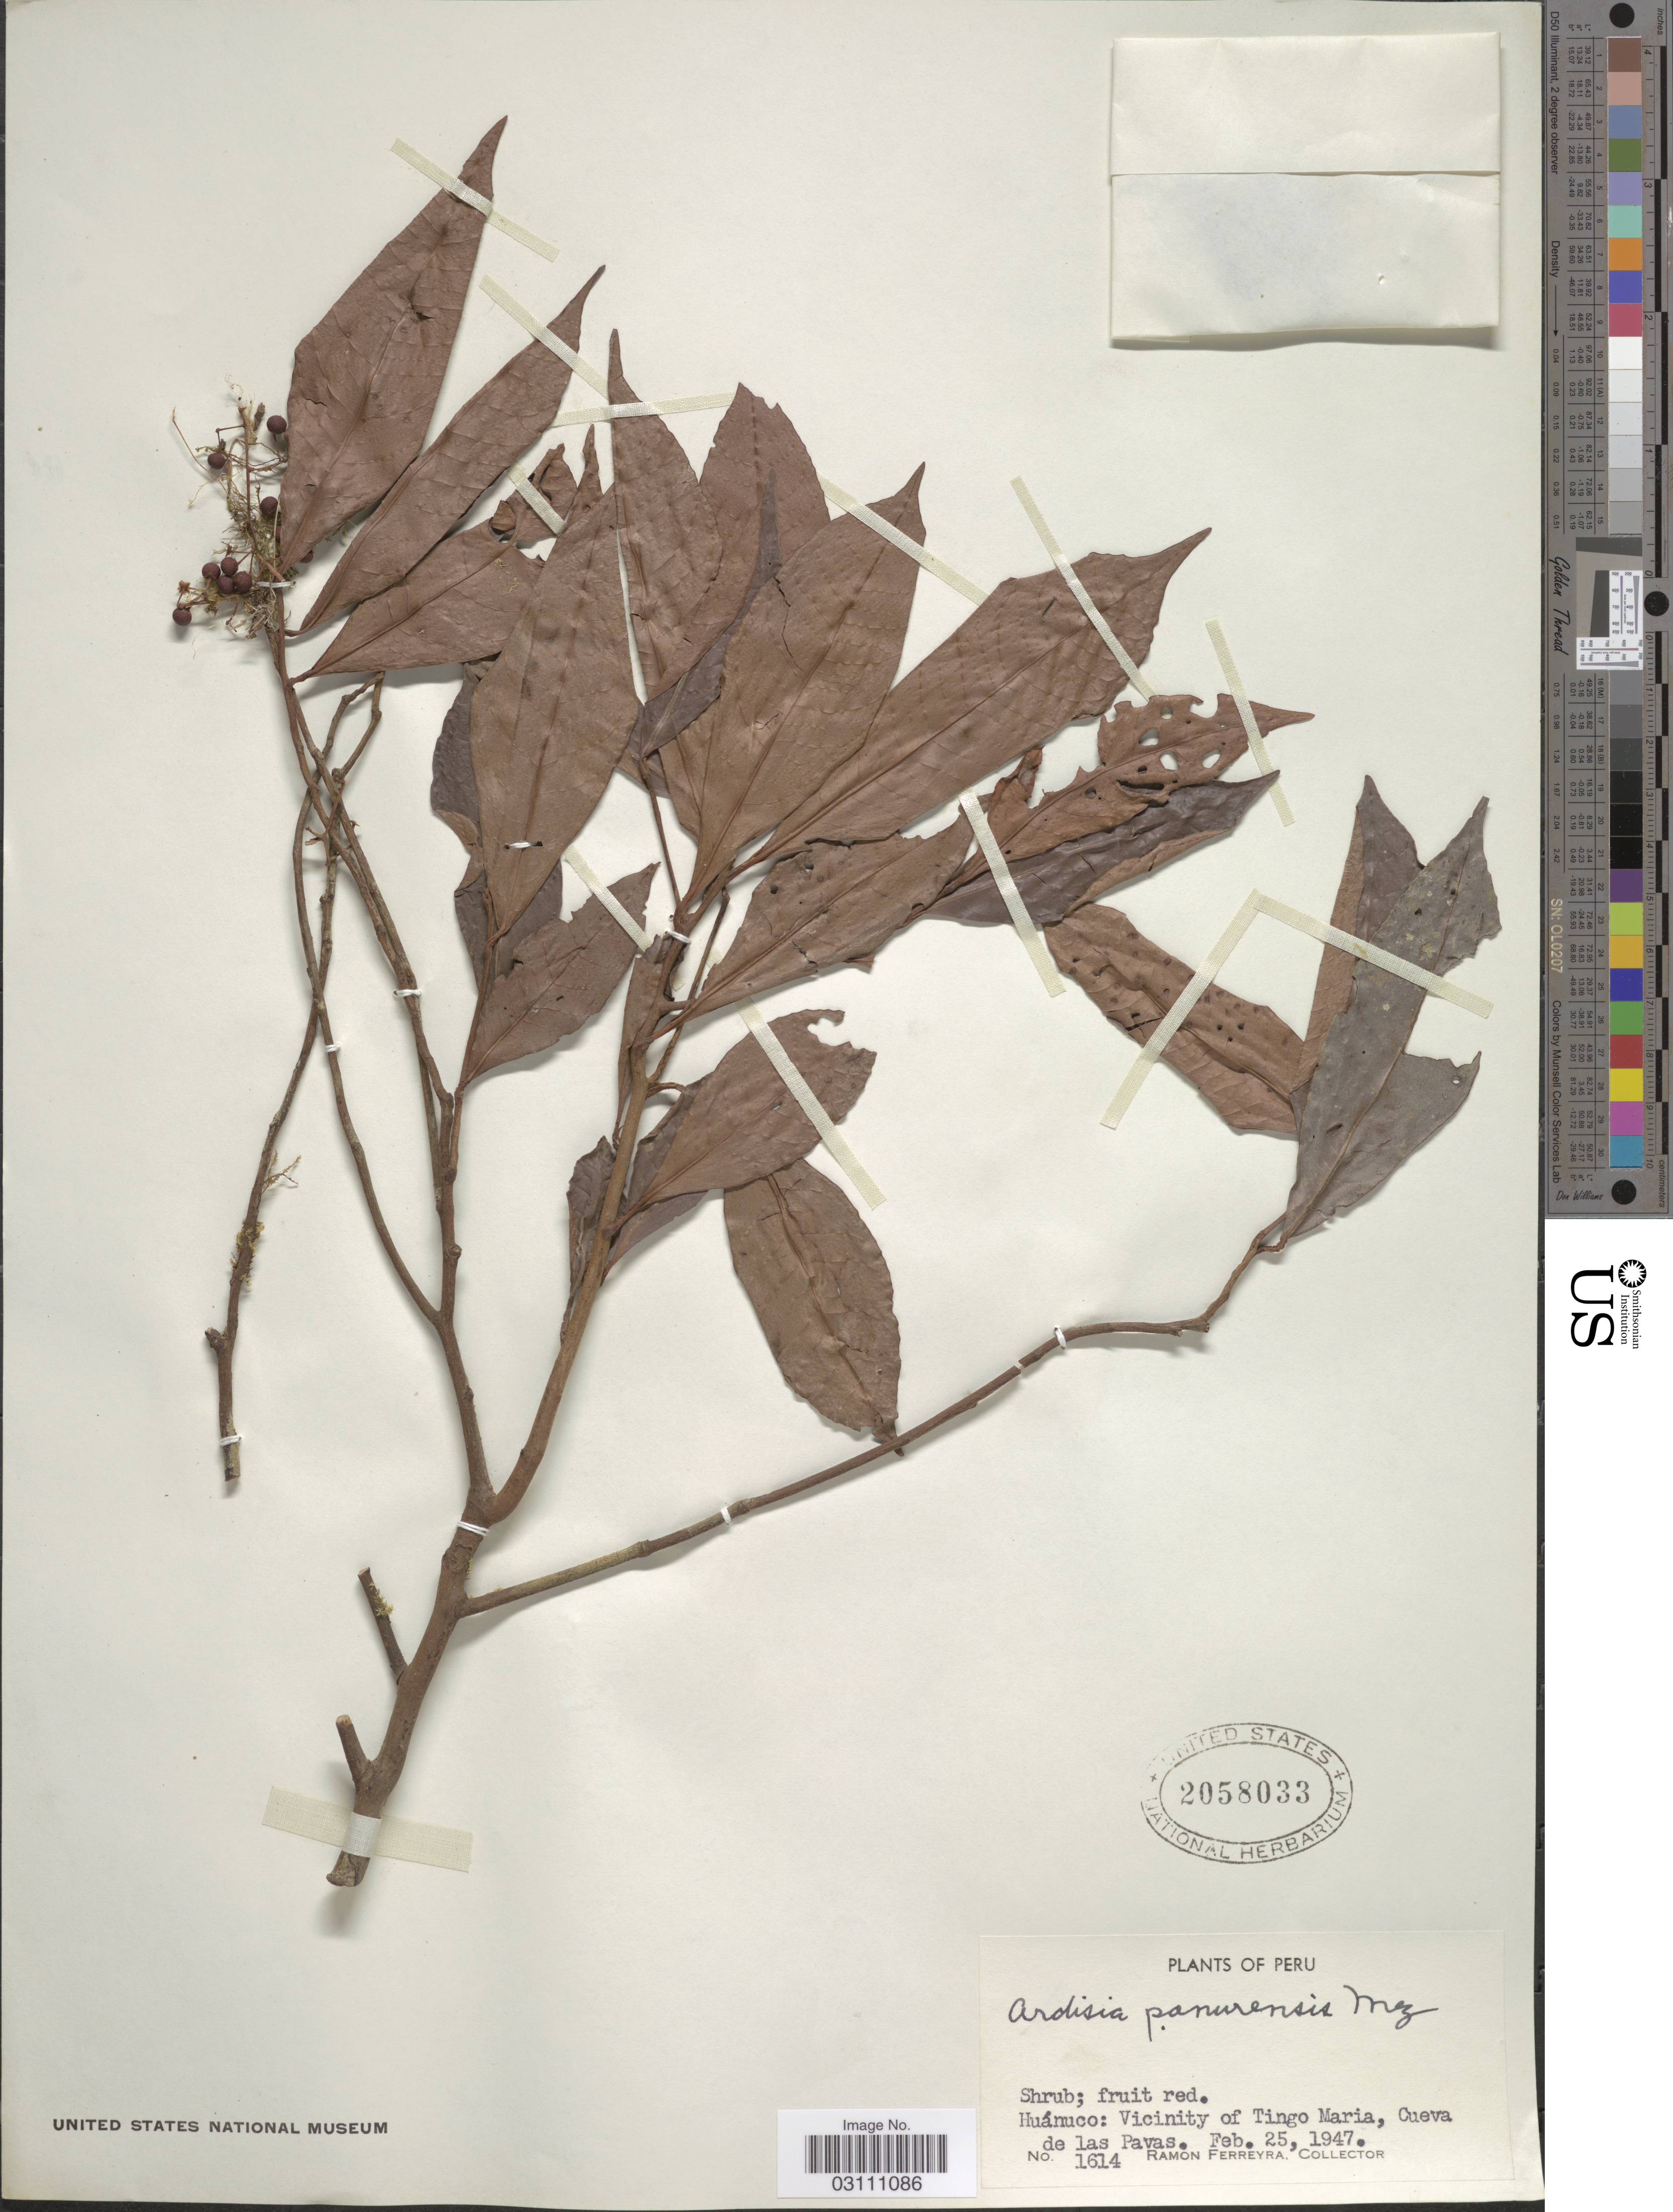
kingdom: Plantae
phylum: Tracheophyta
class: Magnoliopsida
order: Ericales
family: Primulaceae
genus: Ardisia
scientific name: Ardisia panurensis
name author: Mez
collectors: R. A. Ferreyra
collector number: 1614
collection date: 1947-02-25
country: Peru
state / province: Huánuco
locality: Vicinity of Tingo Maria, Cueva de las Pavas.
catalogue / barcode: US 2058033